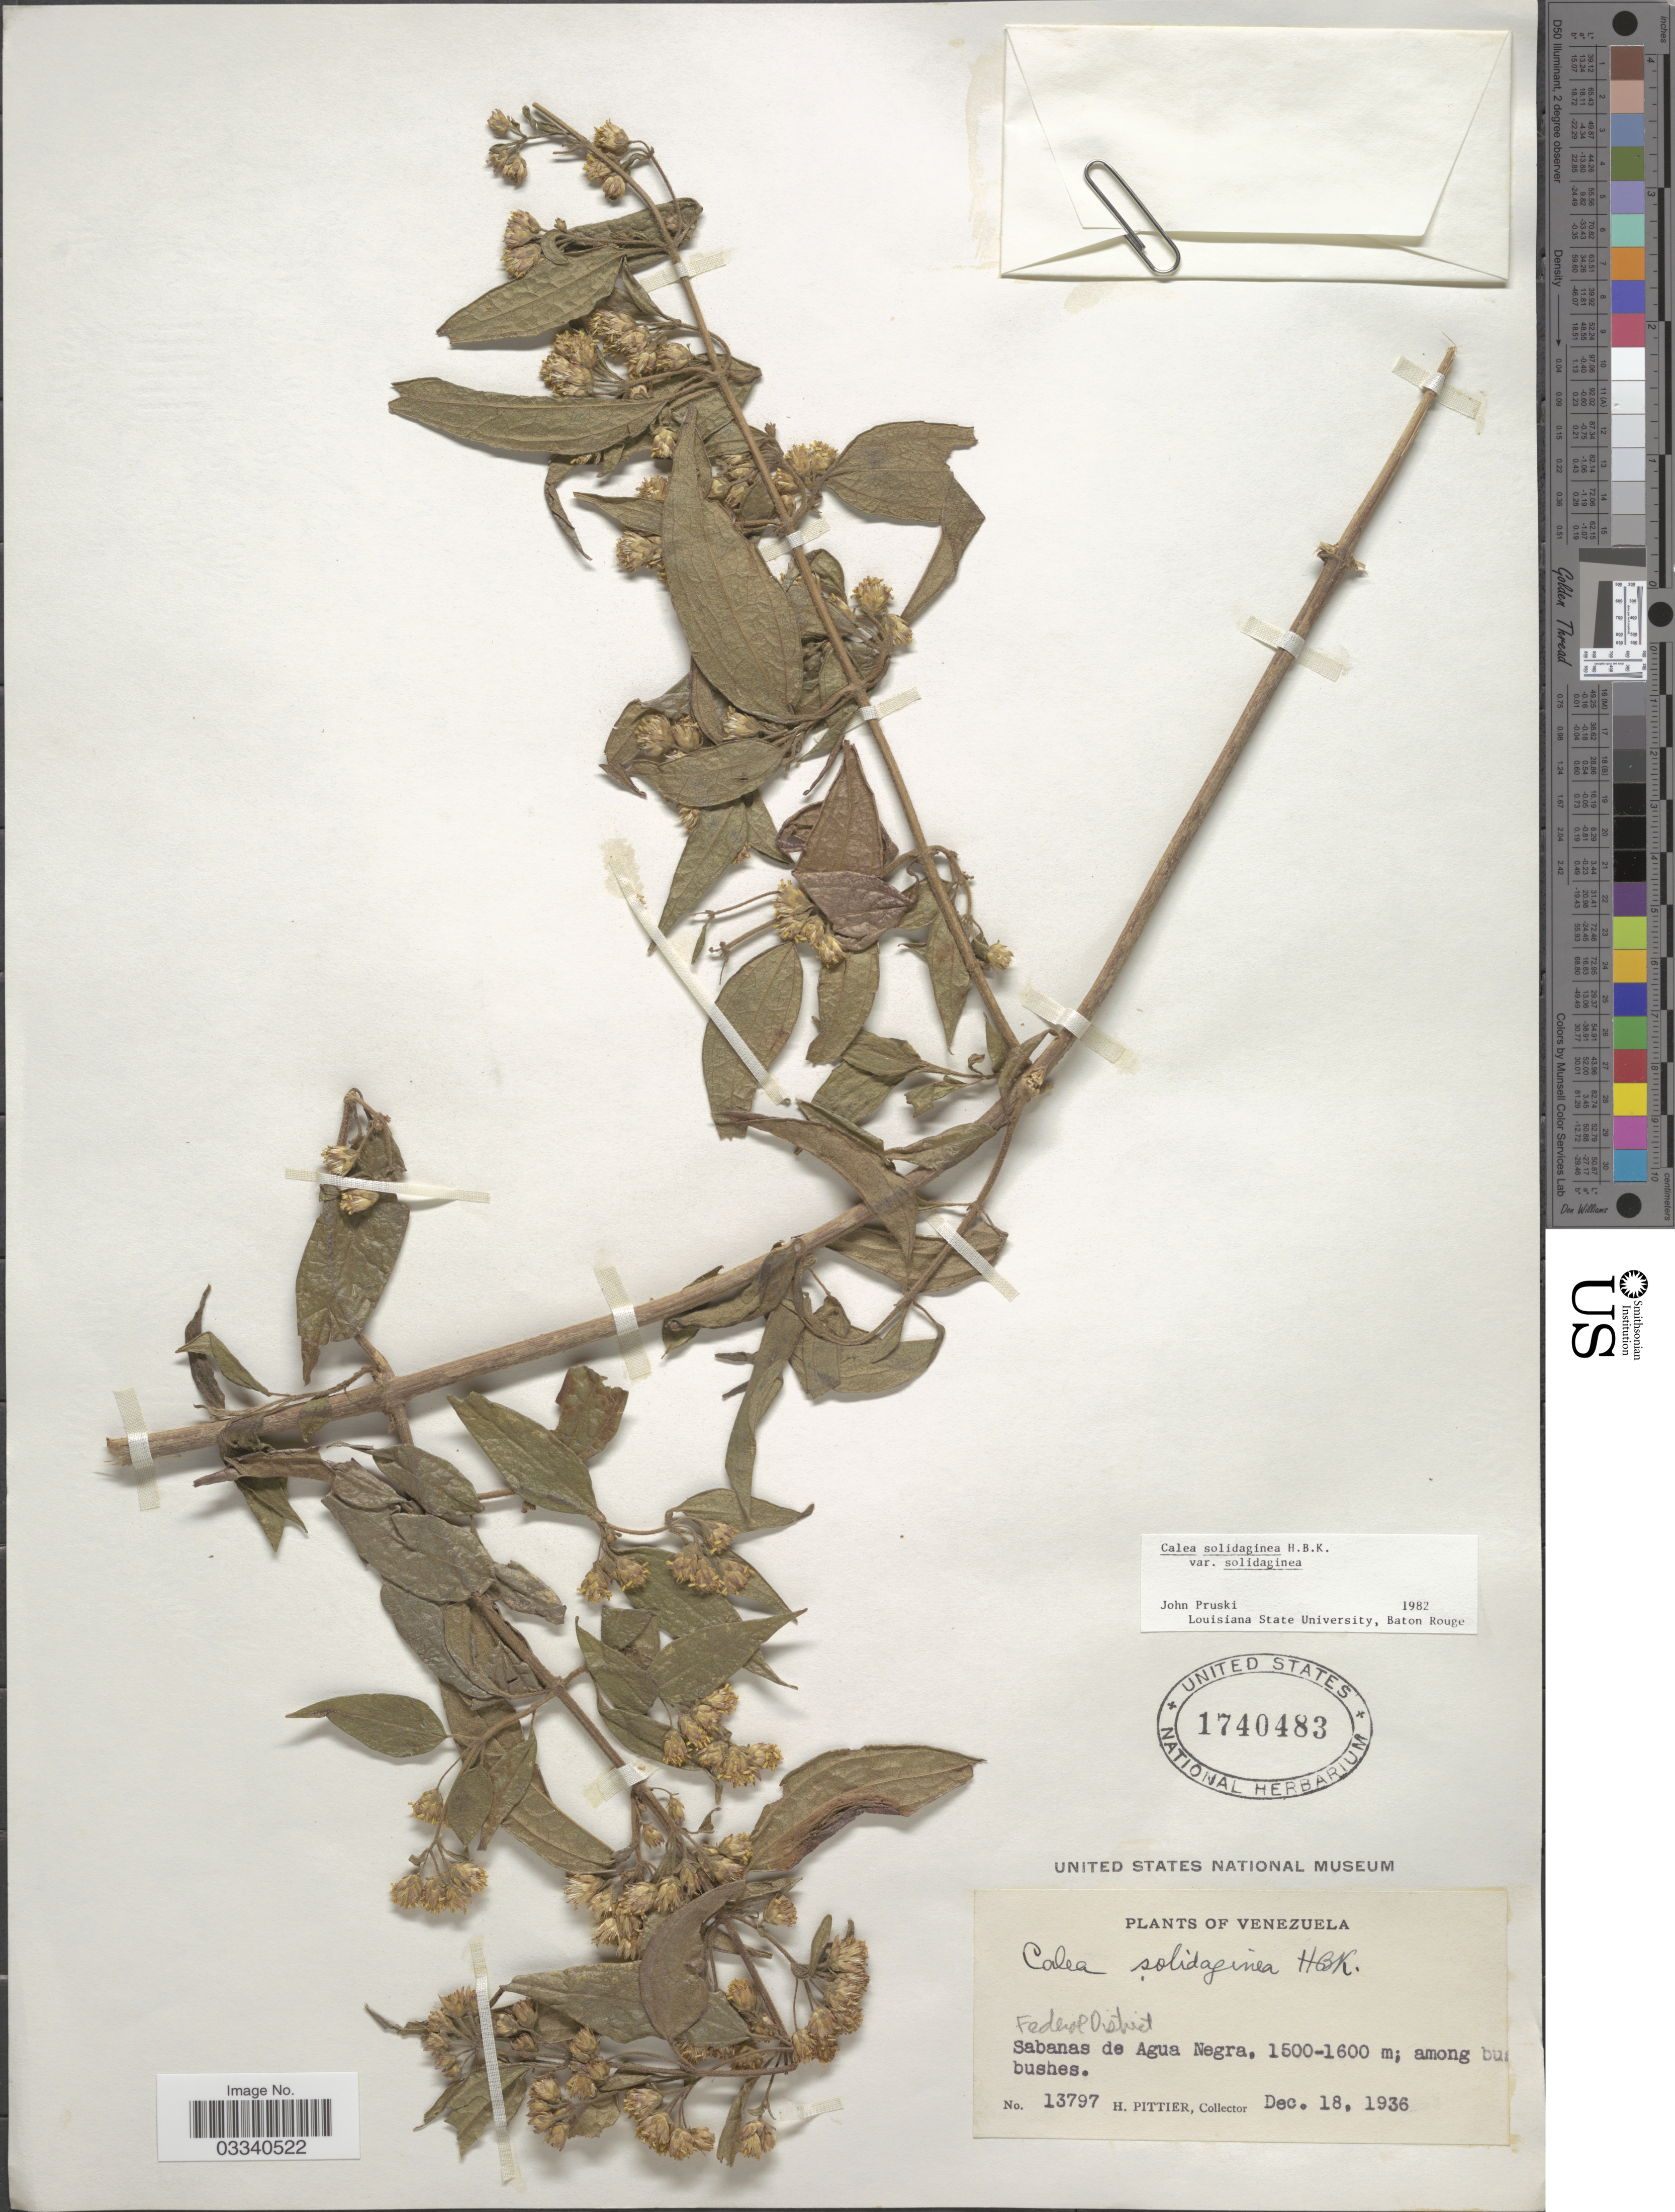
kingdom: Plantae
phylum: Tracheophyta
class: Magnoliopsida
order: Asterales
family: Asteraceae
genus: Calea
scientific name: Calea solidaginea var. solidaginea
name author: Kunth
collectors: H. F. Pittier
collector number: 13797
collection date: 1936-12-18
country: Venezuela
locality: Federal District. Sabanas de Agua Negra.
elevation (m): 1500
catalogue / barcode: US 1740483